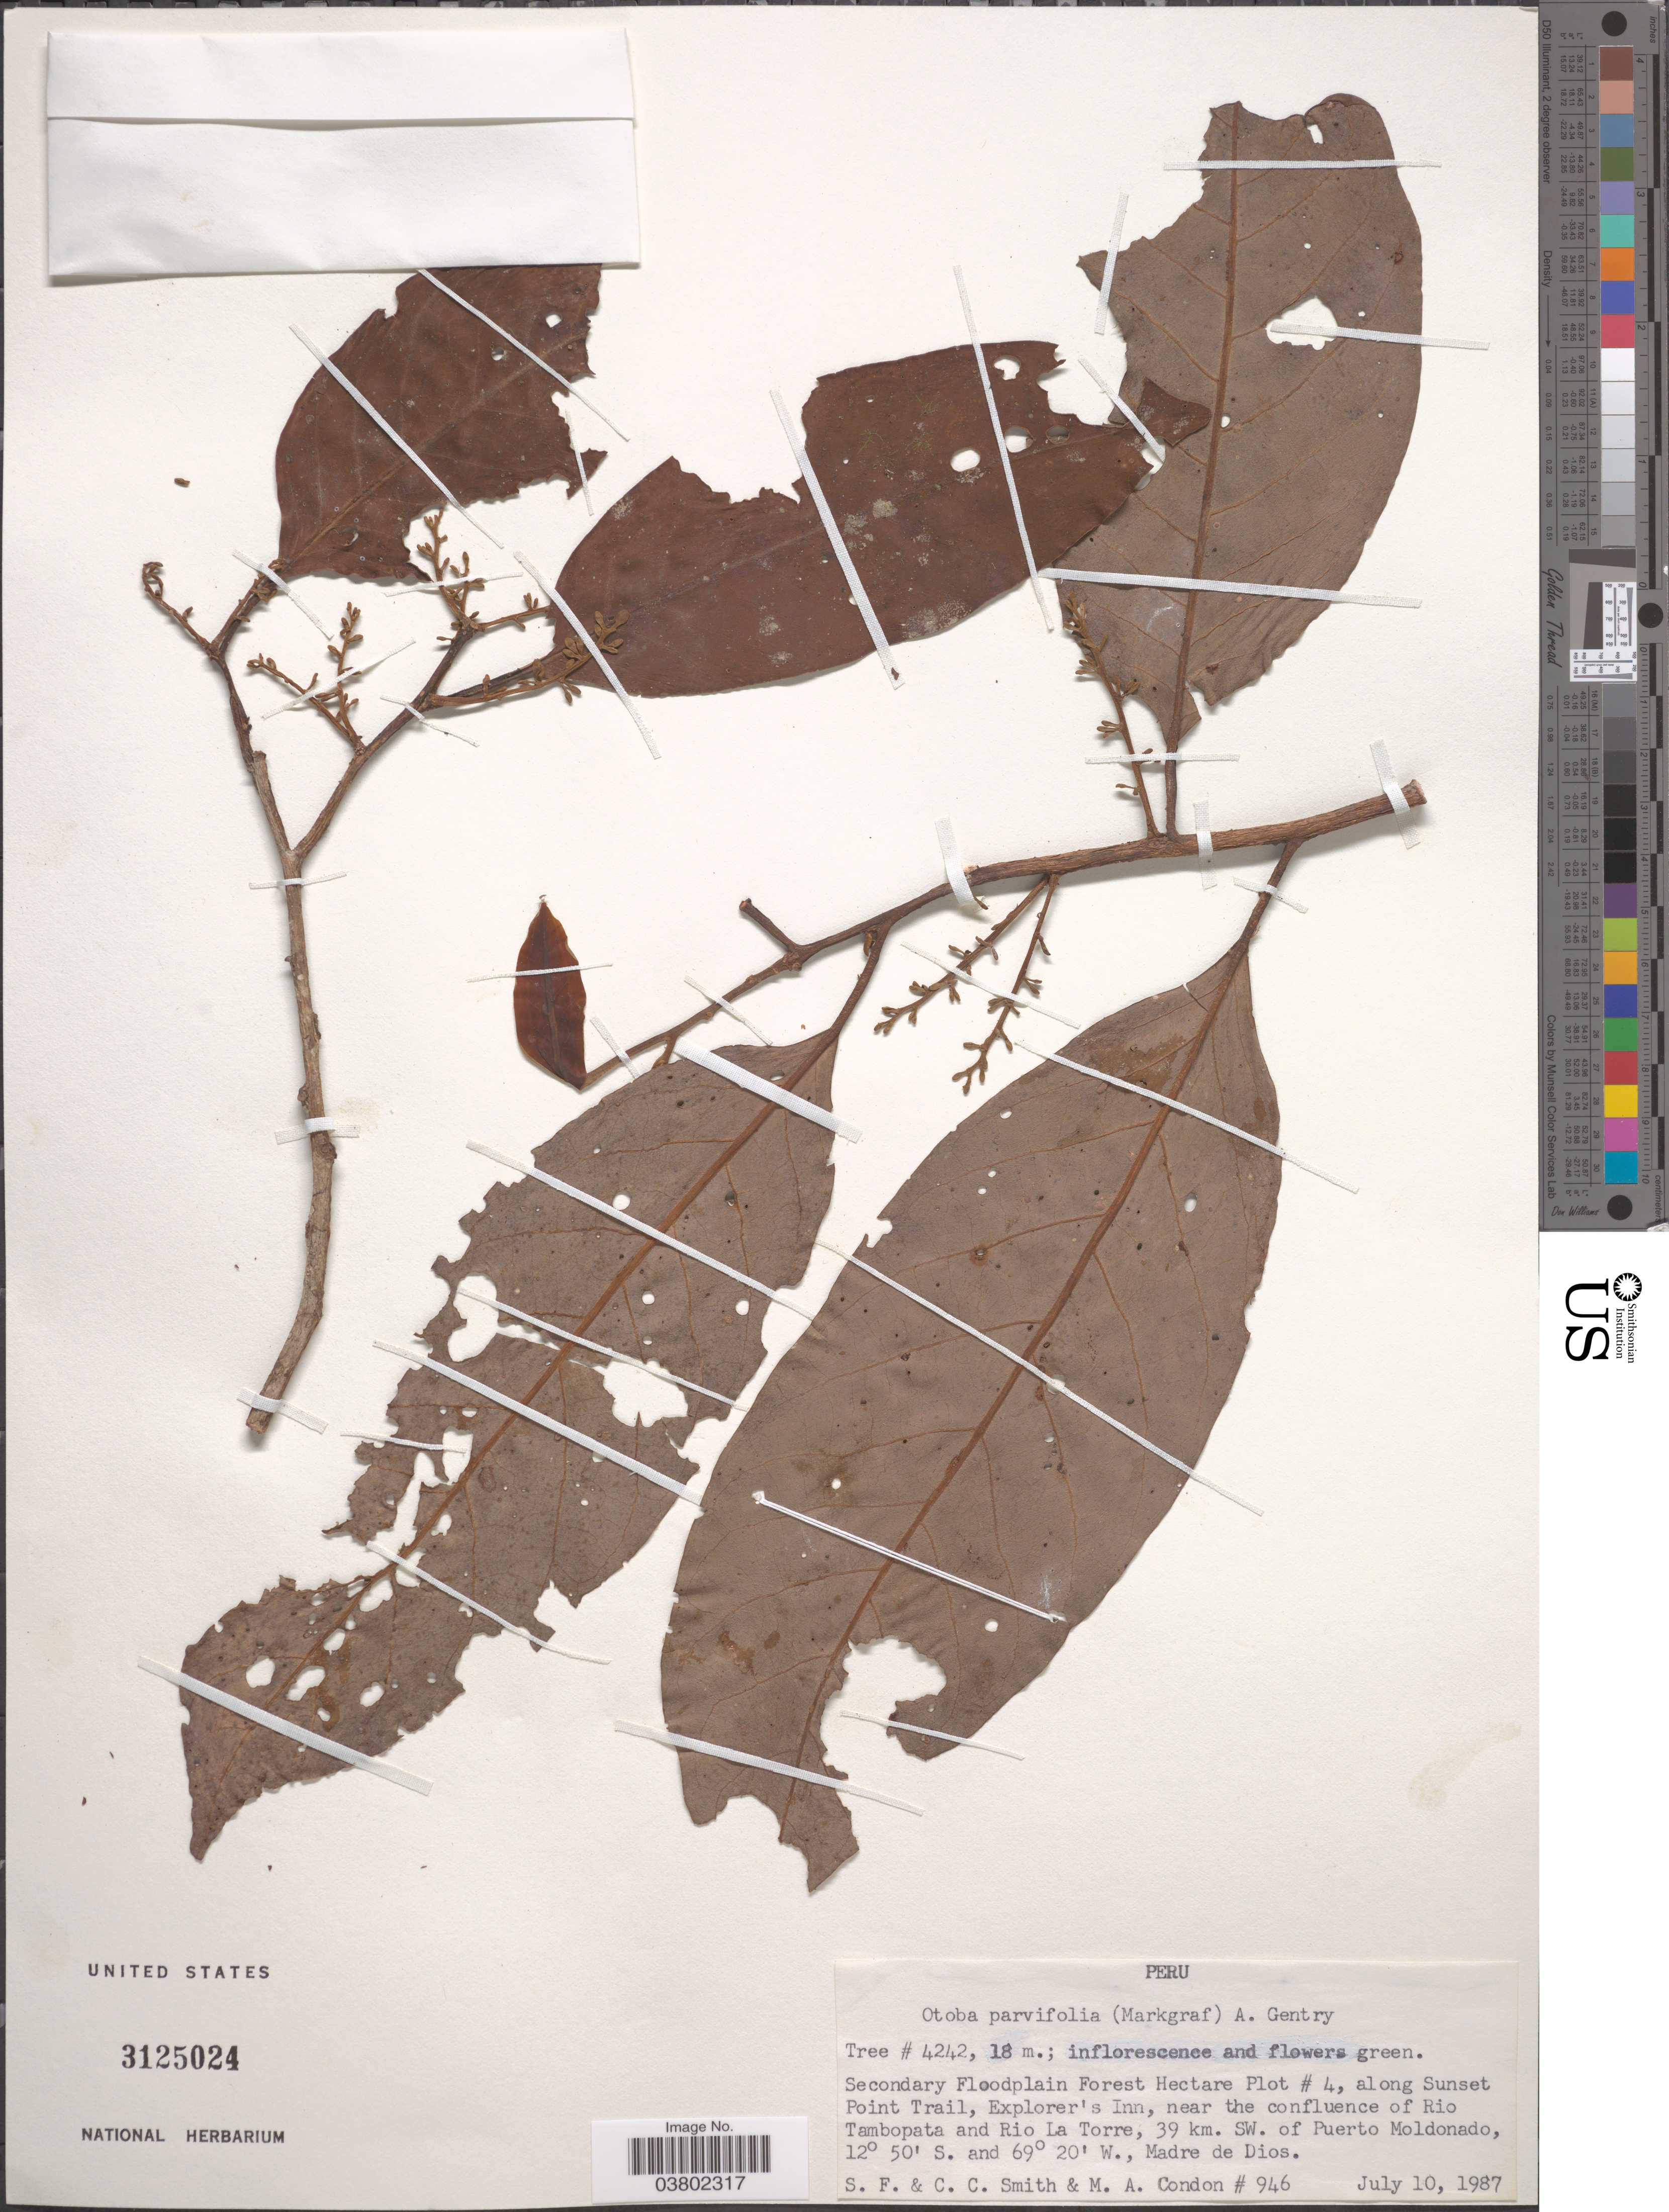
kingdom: Plantae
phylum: Tracheophyta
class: Magnoliopsida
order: Magnoliales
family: Myristicaceae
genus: Otoba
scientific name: Otoba parvifolia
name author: (Markgr.) A.H. Gentry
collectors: S.F. Smith, C. C. Smith & M. Condon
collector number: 946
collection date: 1987-07-10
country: Peru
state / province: Madre de Dios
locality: Secondary Floodplain Forest Hectare Plot #4, along Sunset Point Trail, Explorer's Inn, near the confluence of Rio Tambopata and Rio La Torre, 39 km. SW. of Puerto Moldonado.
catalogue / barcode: US 3125024